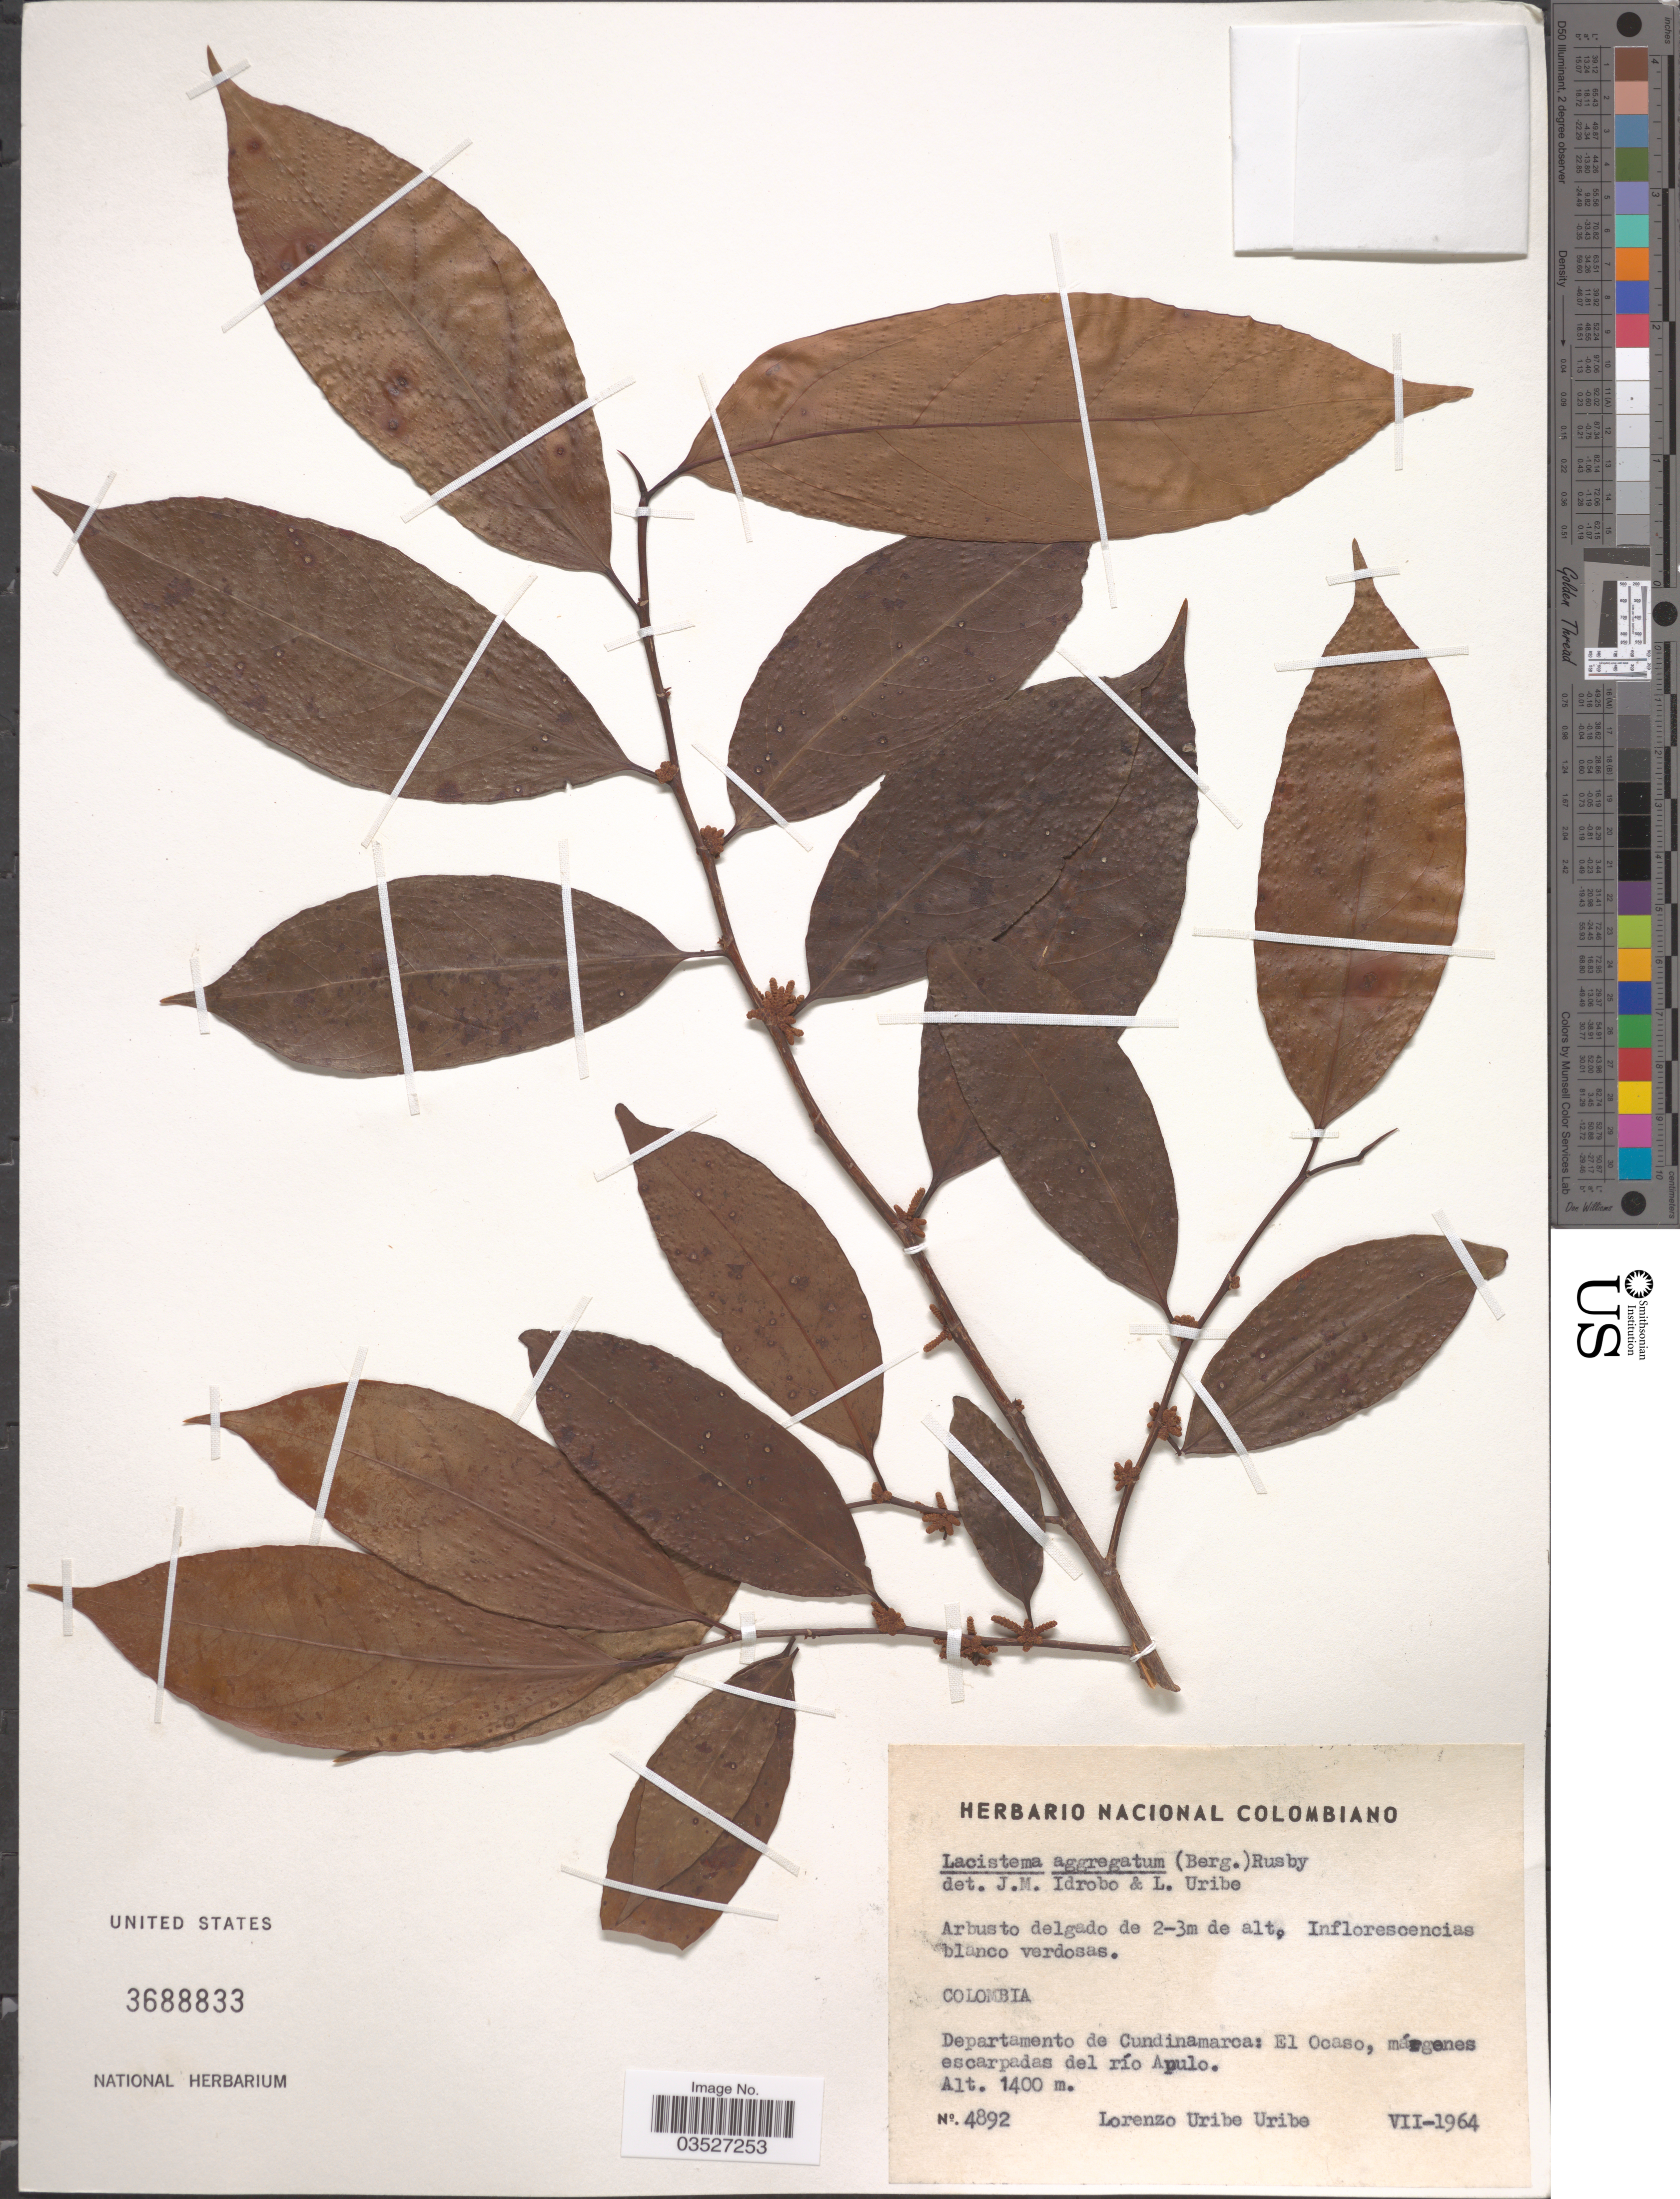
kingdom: Plantae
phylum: Tracheophyta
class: Magnoliopsida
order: Malpighiales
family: Lacistemataceae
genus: Lacistema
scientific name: Lacistema aggregatum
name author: (P.J. Bergius) Rusby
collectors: L. Uribe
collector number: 4892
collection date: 1964-07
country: Colombia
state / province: Cundinamarca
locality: Departamento de Cundinamarca: El Ocaso, márgenes escarpadas del río Apulo.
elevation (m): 1400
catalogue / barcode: US 3688833